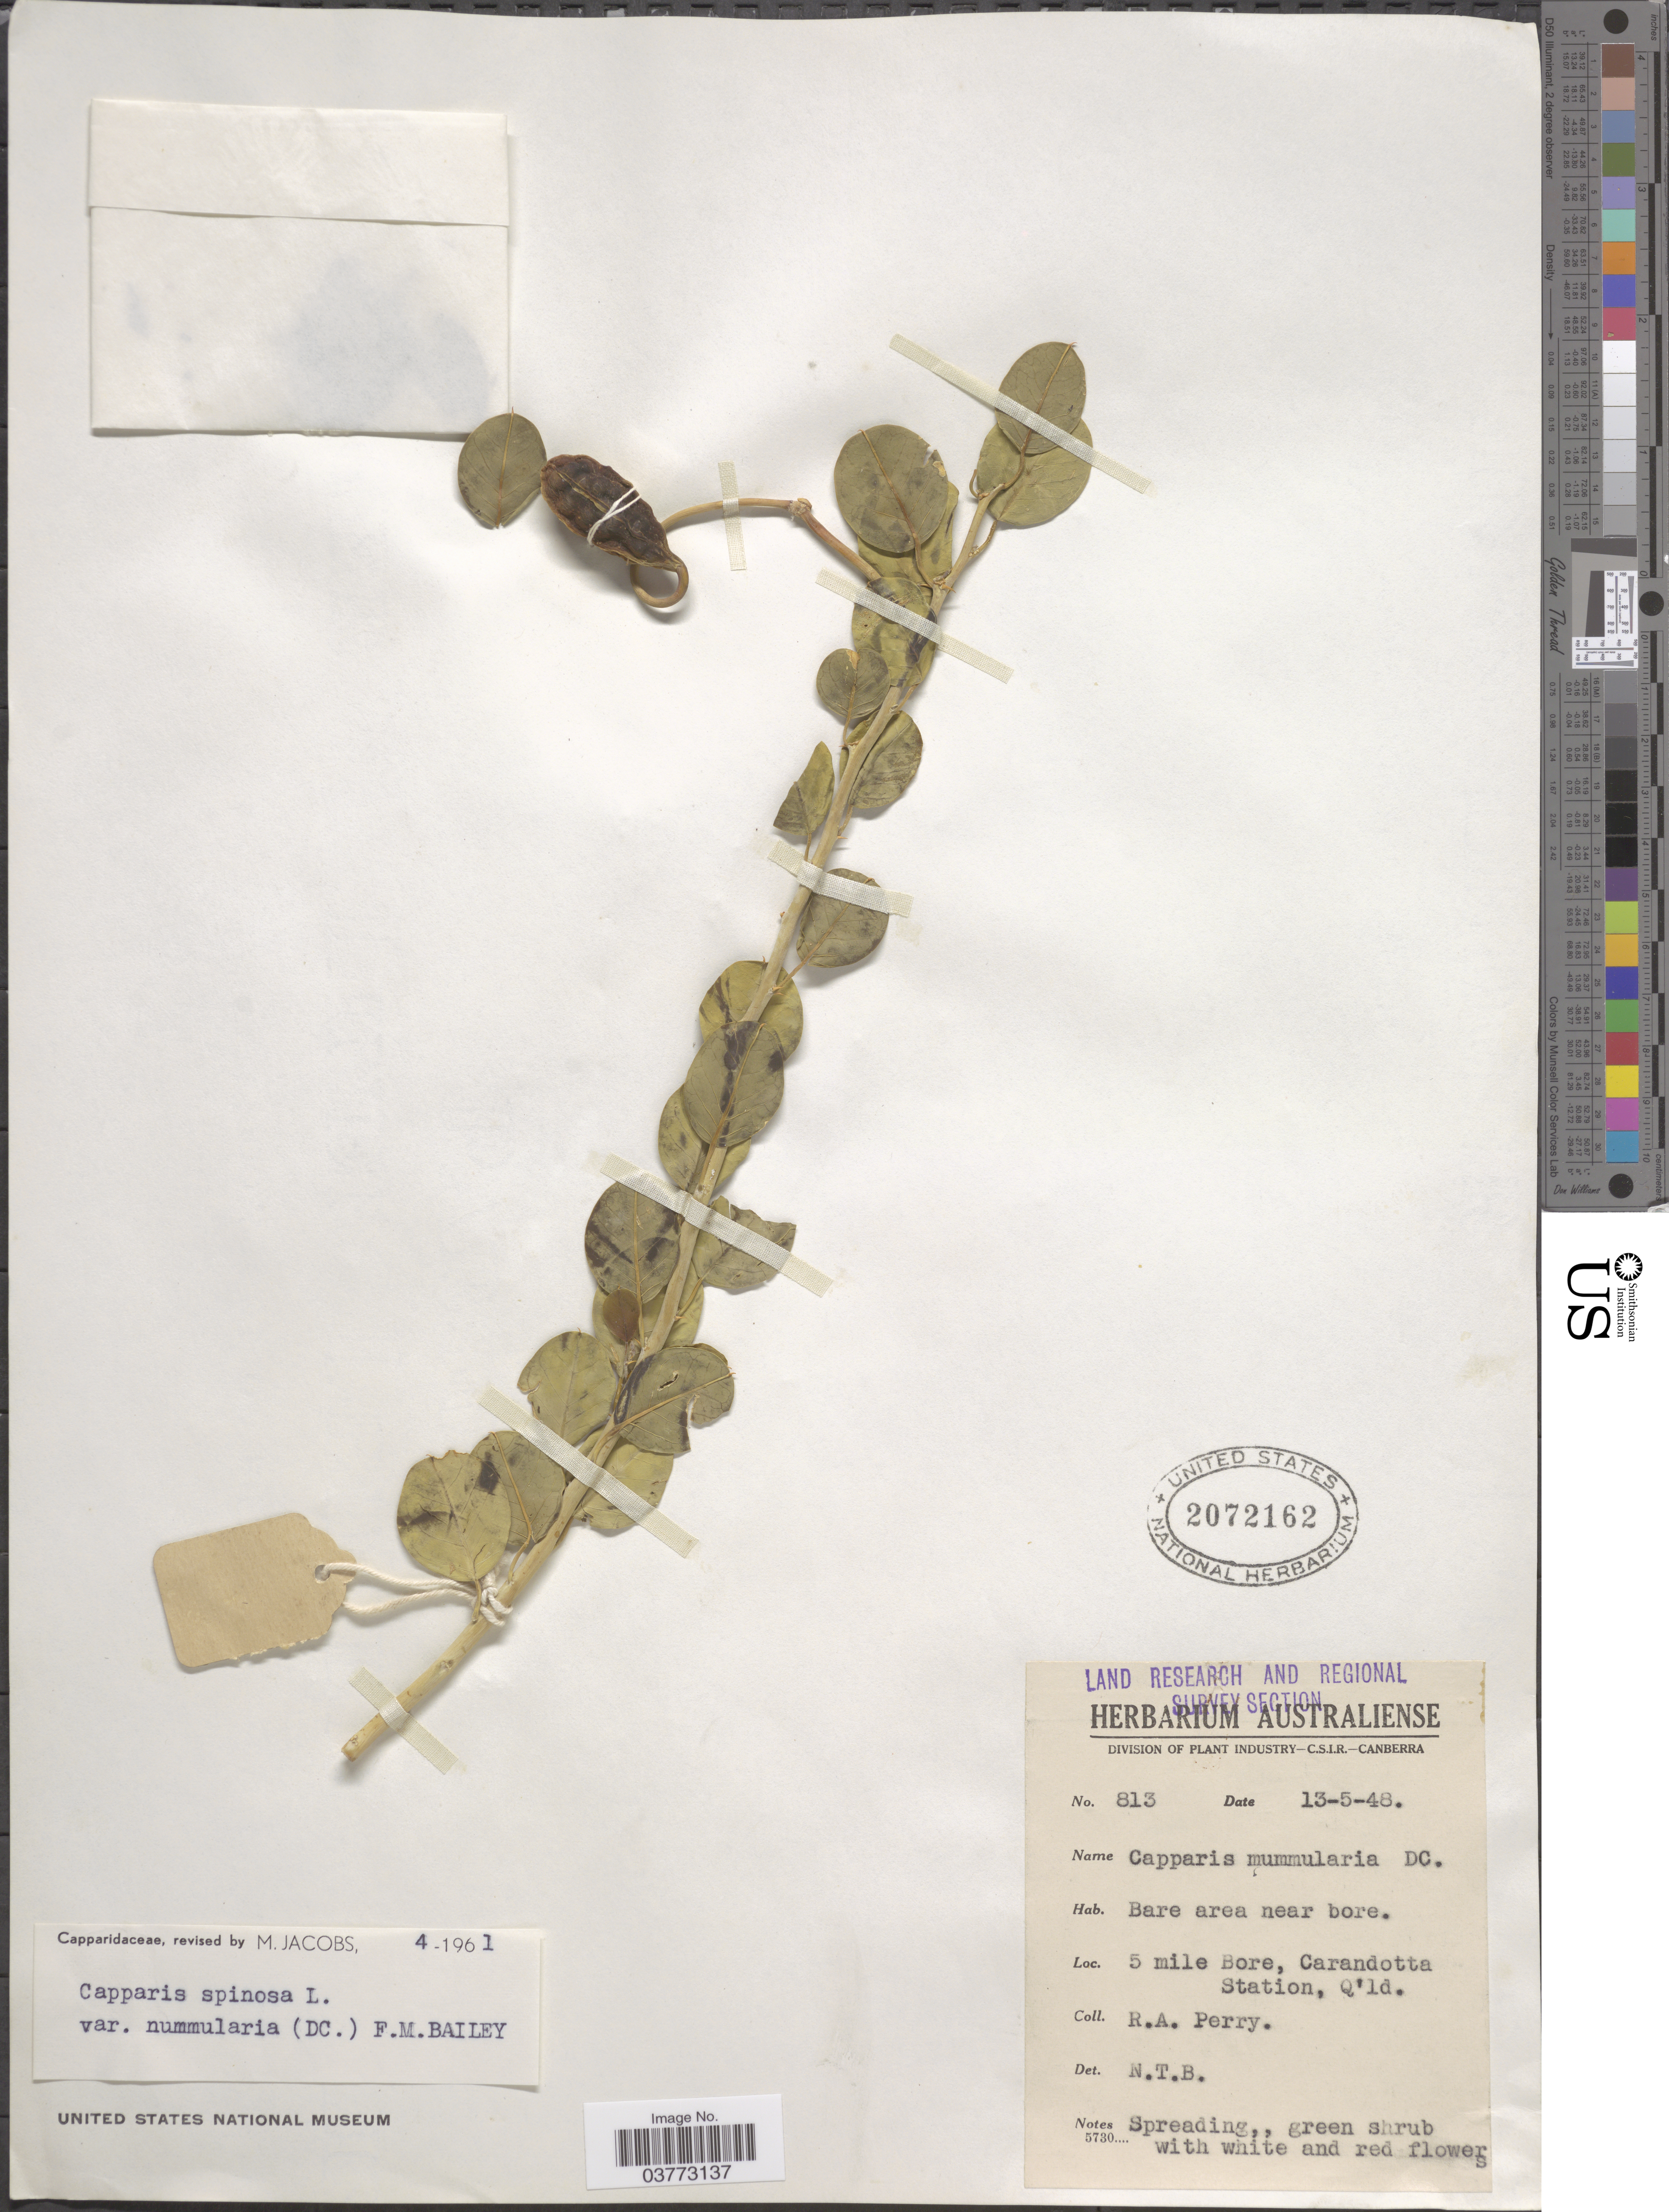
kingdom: Plantae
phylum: Tracheophyta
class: Magnoliopsida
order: Brassicales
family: Capparaceae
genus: Capparis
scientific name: Capparis spinosa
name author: L.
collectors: Perry, R. A.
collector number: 813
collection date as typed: Transcribed d/m/y: 13/5/48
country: Australia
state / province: Queensland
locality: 5 mile Bore, Carandotta Station.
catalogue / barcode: US 2072162